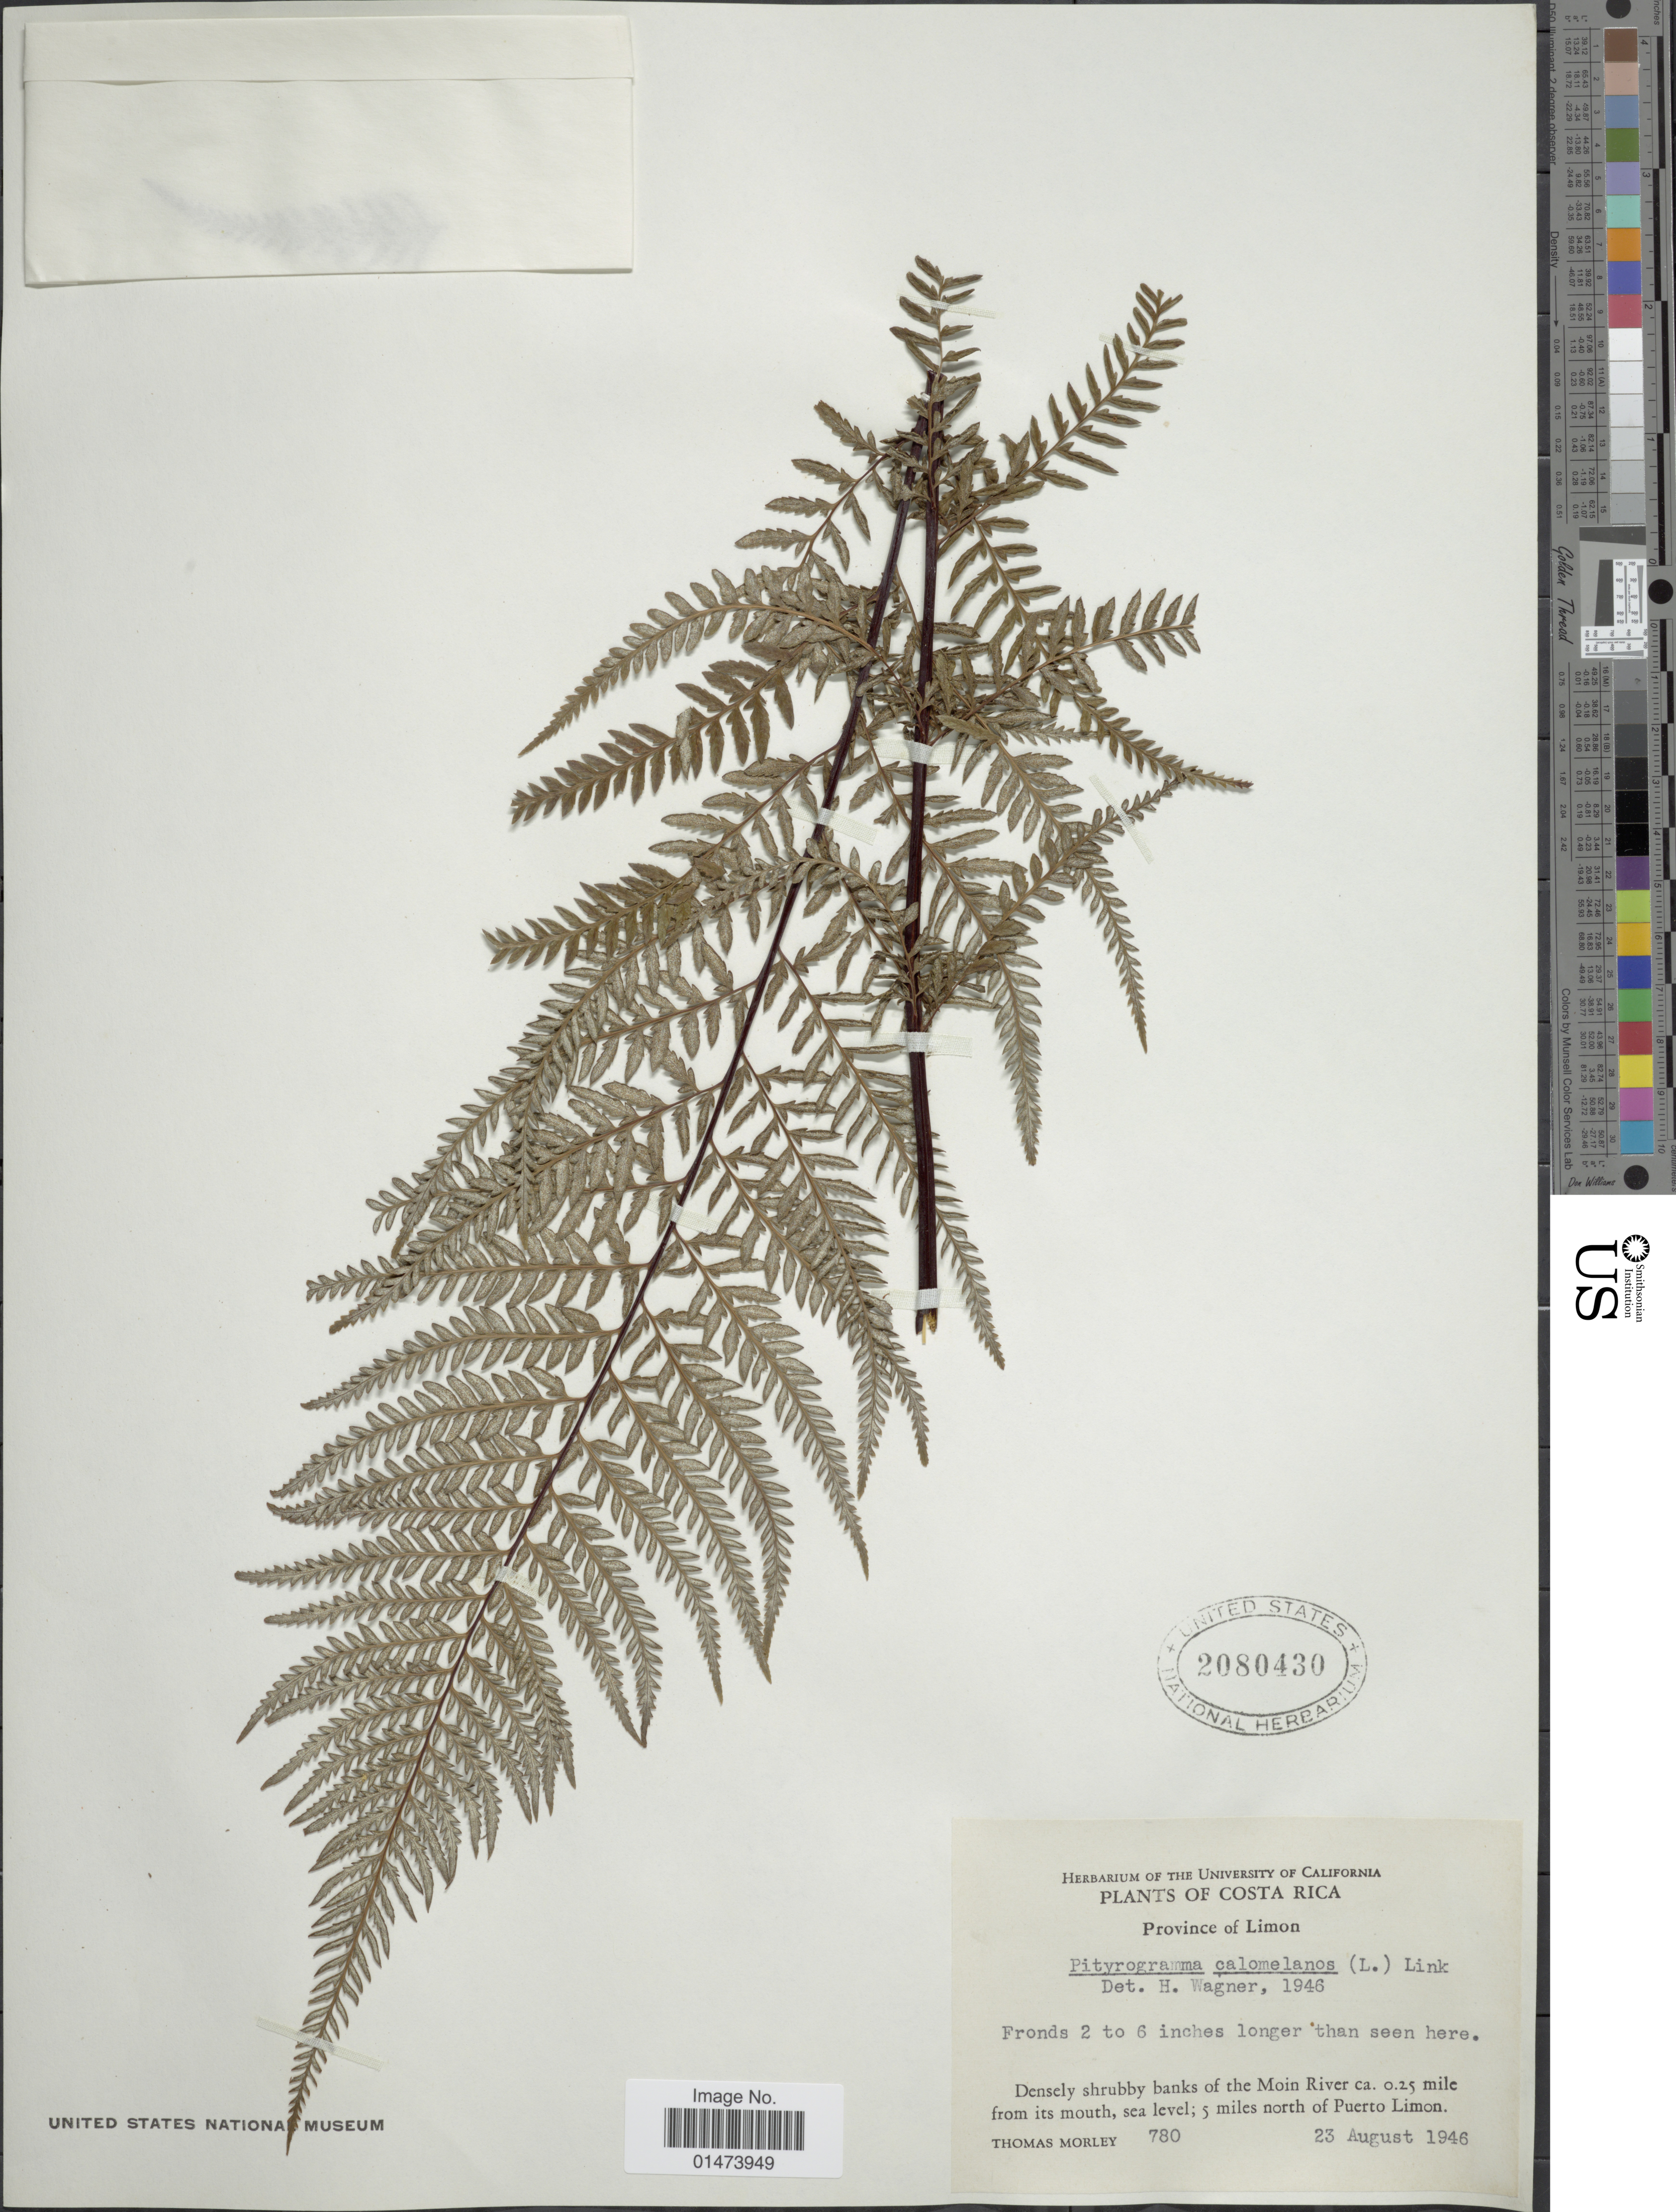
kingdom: Plantae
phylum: Tracheophyta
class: Polypodiopsida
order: Polypodiales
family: Pteridaceae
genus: Pityrogramma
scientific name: Pityrogramma calomelanos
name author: (L.) Link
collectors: T. Morley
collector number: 780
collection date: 1946-08-23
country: Costa Rica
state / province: Limón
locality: Densely Shrubby banks of the Moin River ca. 0.25 mile from its mouth, sea level ; 5 miles north of Puerto Limom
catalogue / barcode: US 2080430